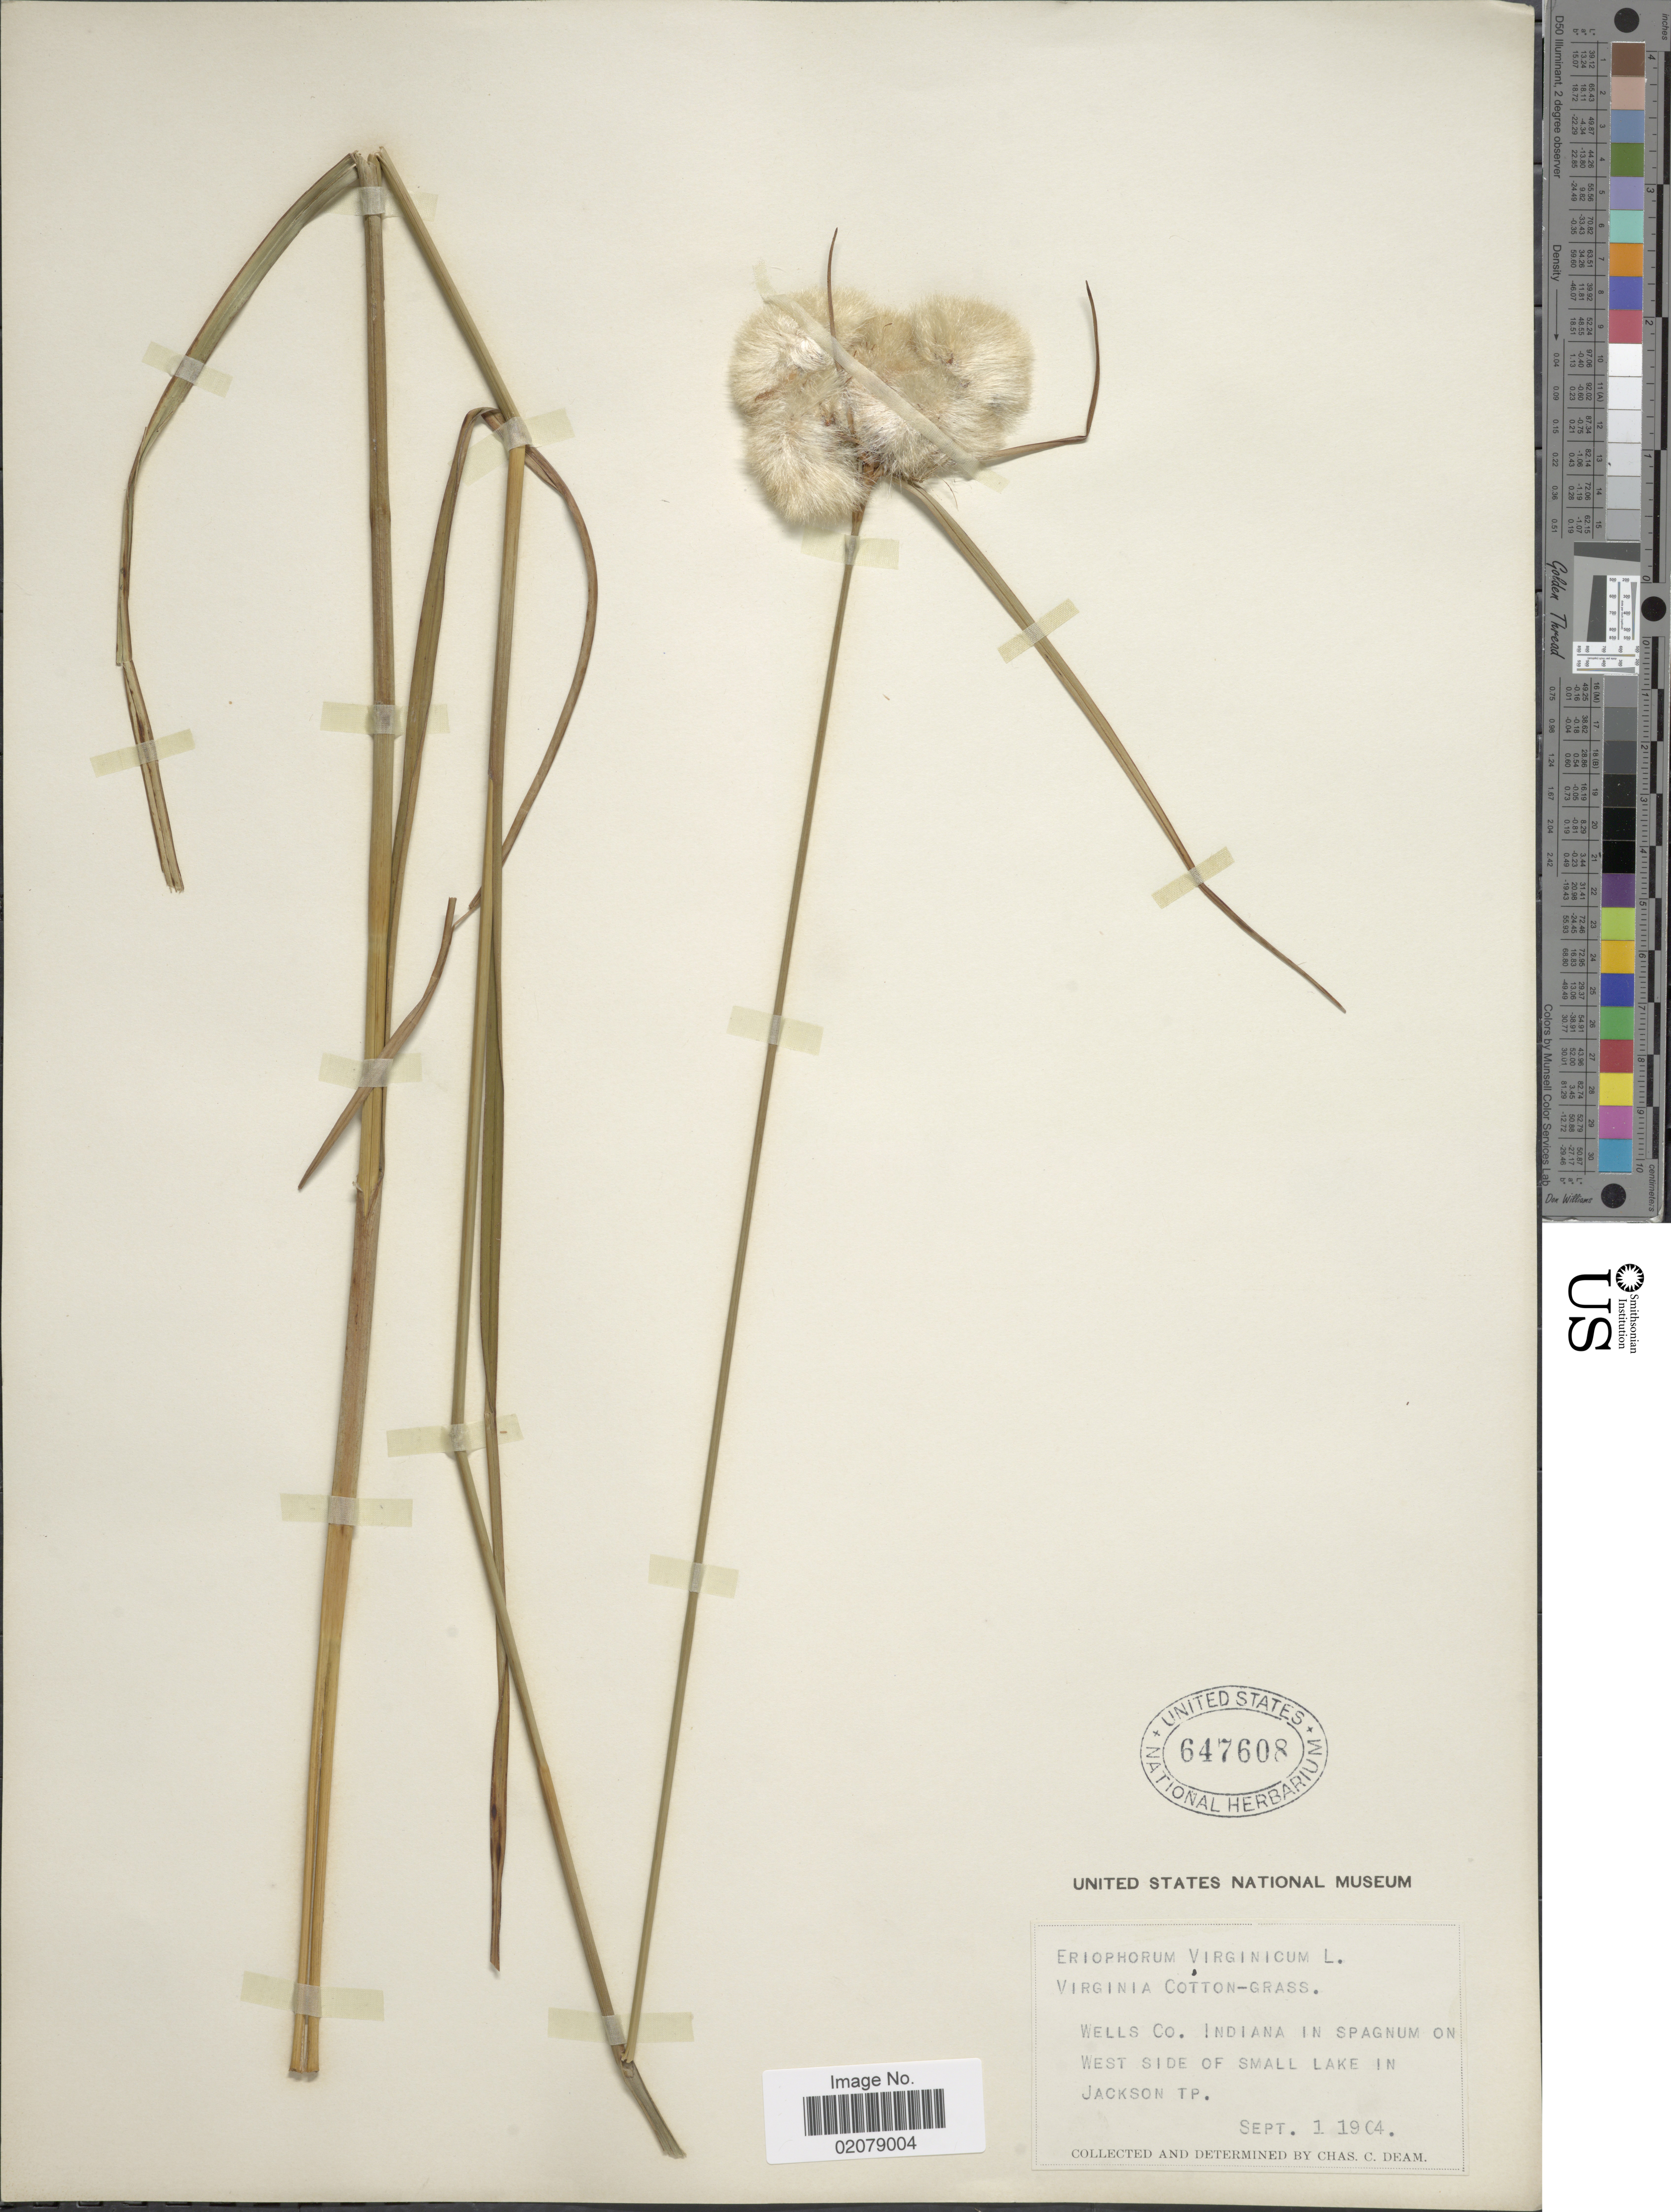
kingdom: Plantae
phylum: Tracheophyta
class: Liliopsida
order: Poales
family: Cyperaceae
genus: Eriophorum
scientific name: Eriophorum virginicum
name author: L.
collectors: C. C. Deam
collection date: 1904-09-01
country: United States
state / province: Indiana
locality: Wells Co., Indiana in spagnum on West side of small lake in Jackson Tp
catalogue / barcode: US 647608